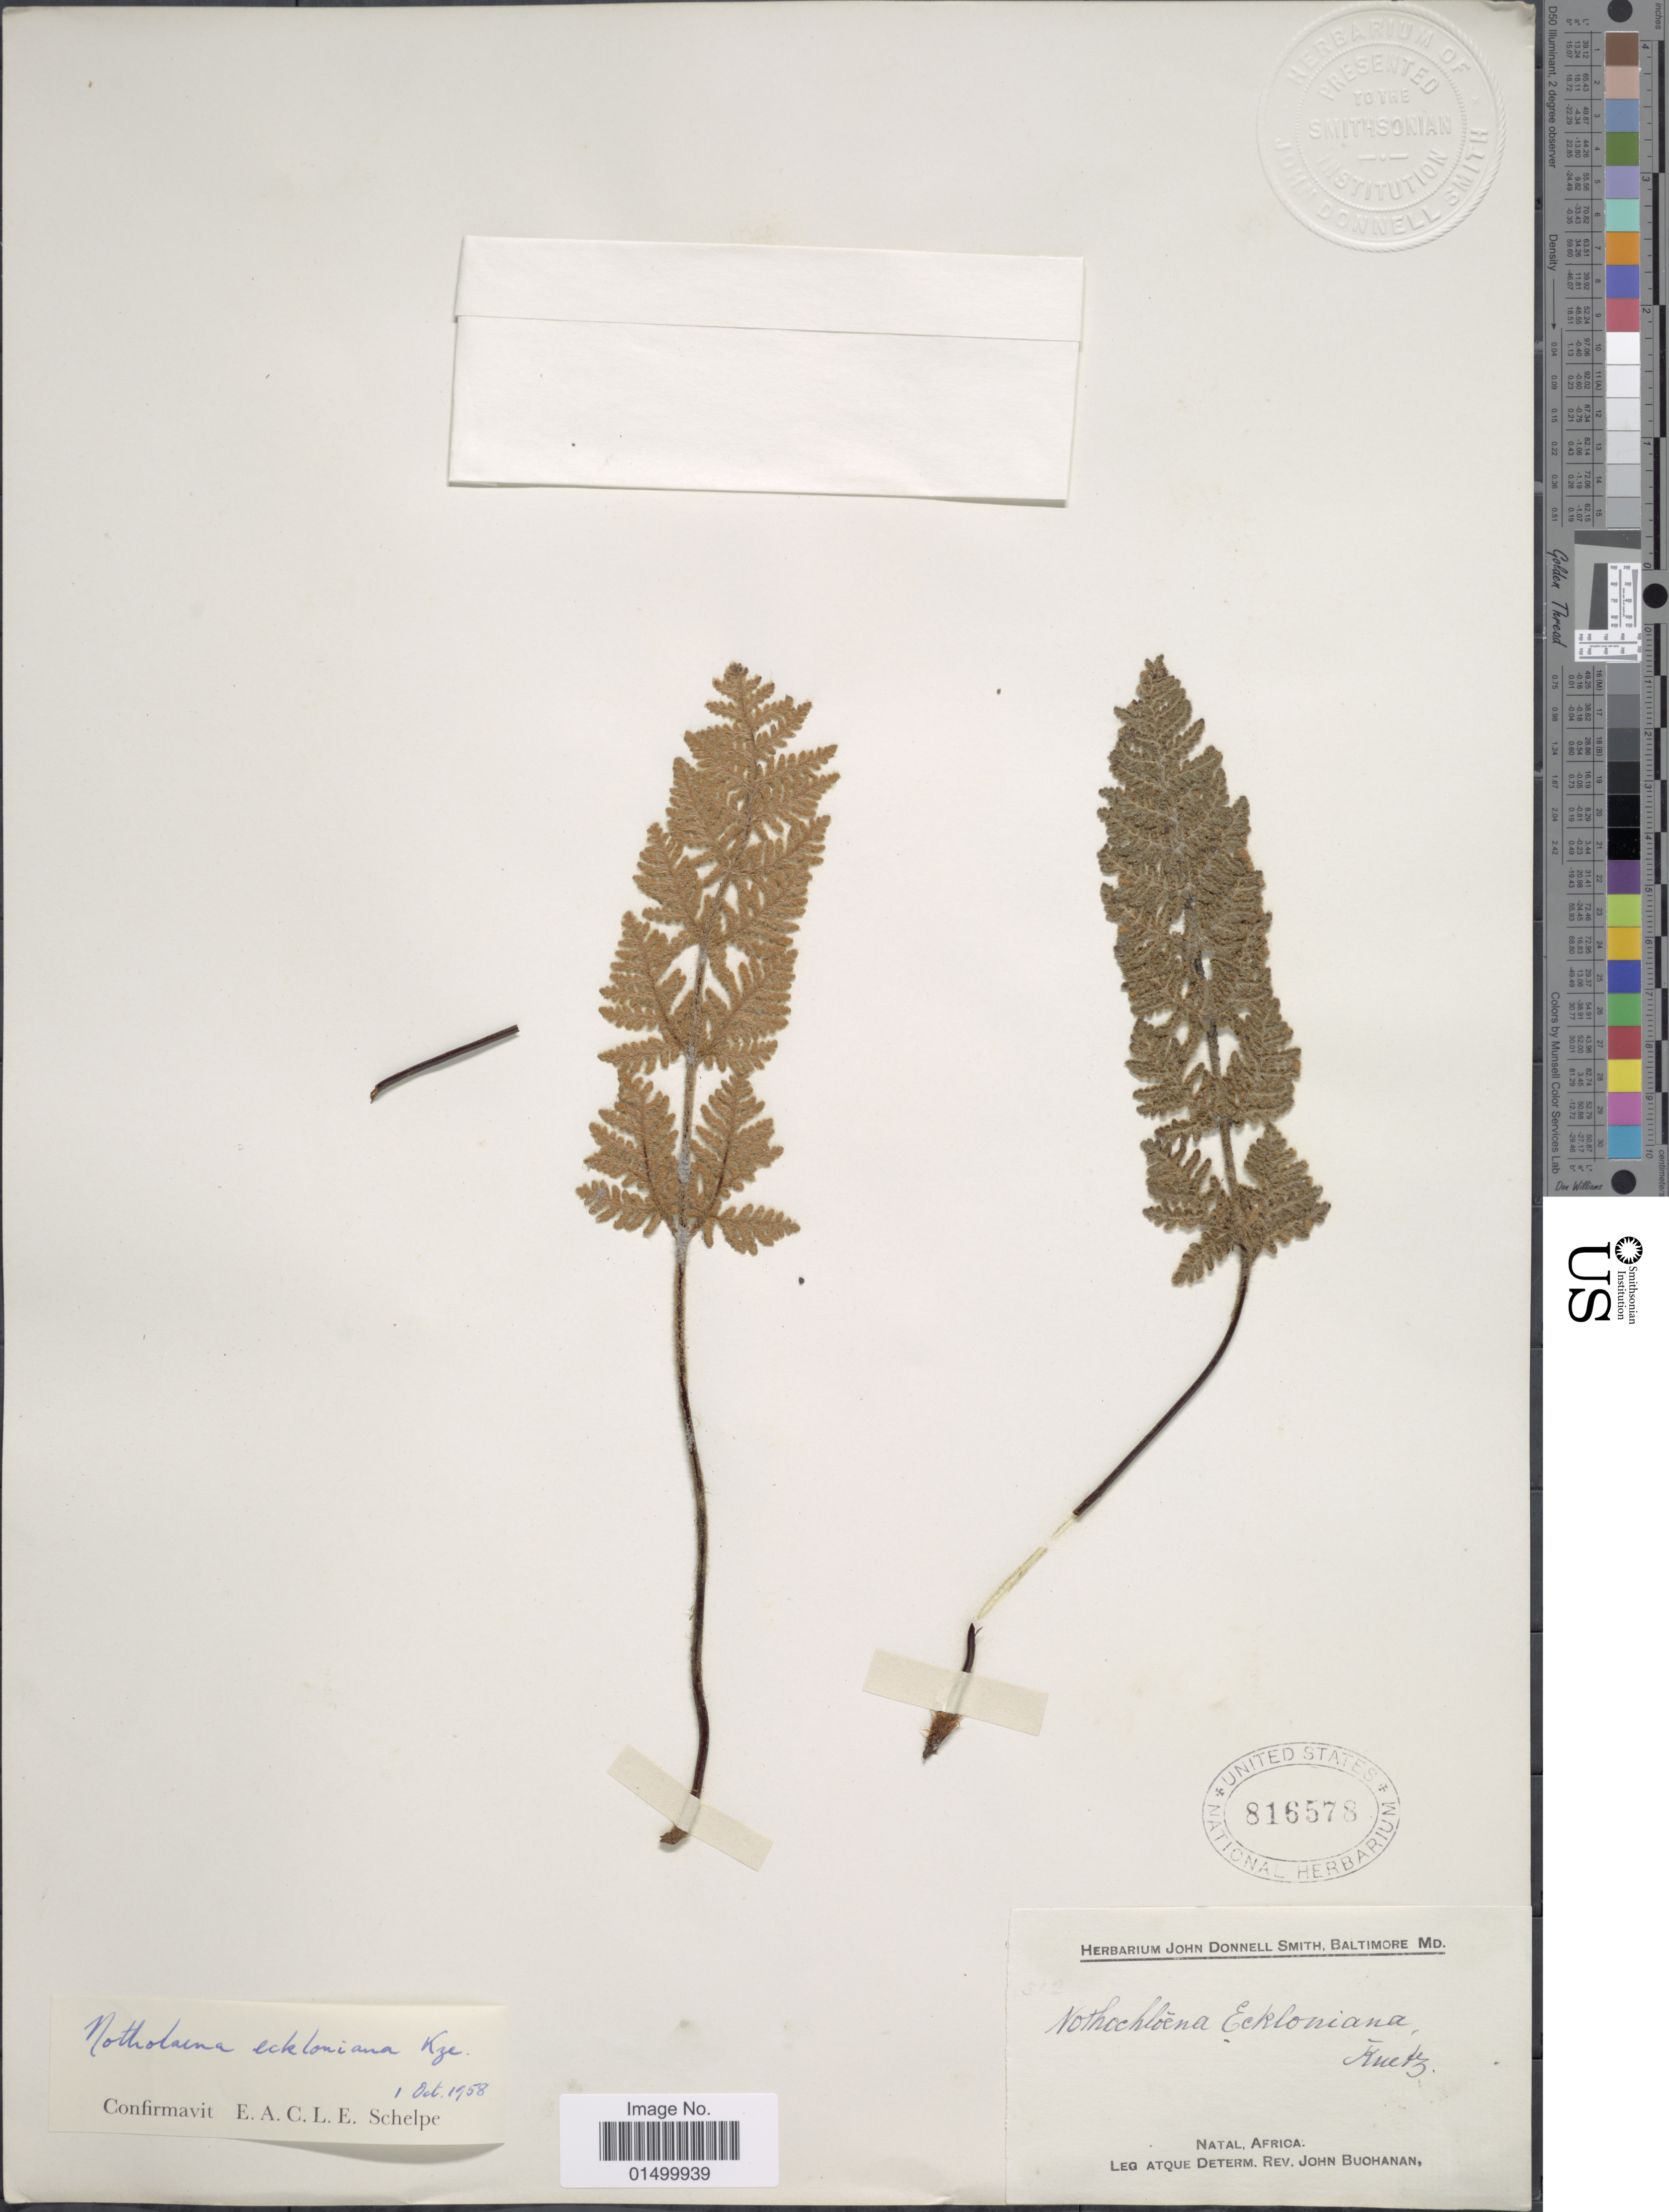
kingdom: Plantae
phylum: Tracheophyta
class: Polypodiopsida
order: Polypodiales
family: Pteridaceae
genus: Cheilanthes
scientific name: Cheilanthes eckloniana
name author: Mett.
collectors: J. Buchanan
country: South Africa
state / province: KwaZulu-Natal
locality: Natal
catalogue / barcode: US 816578